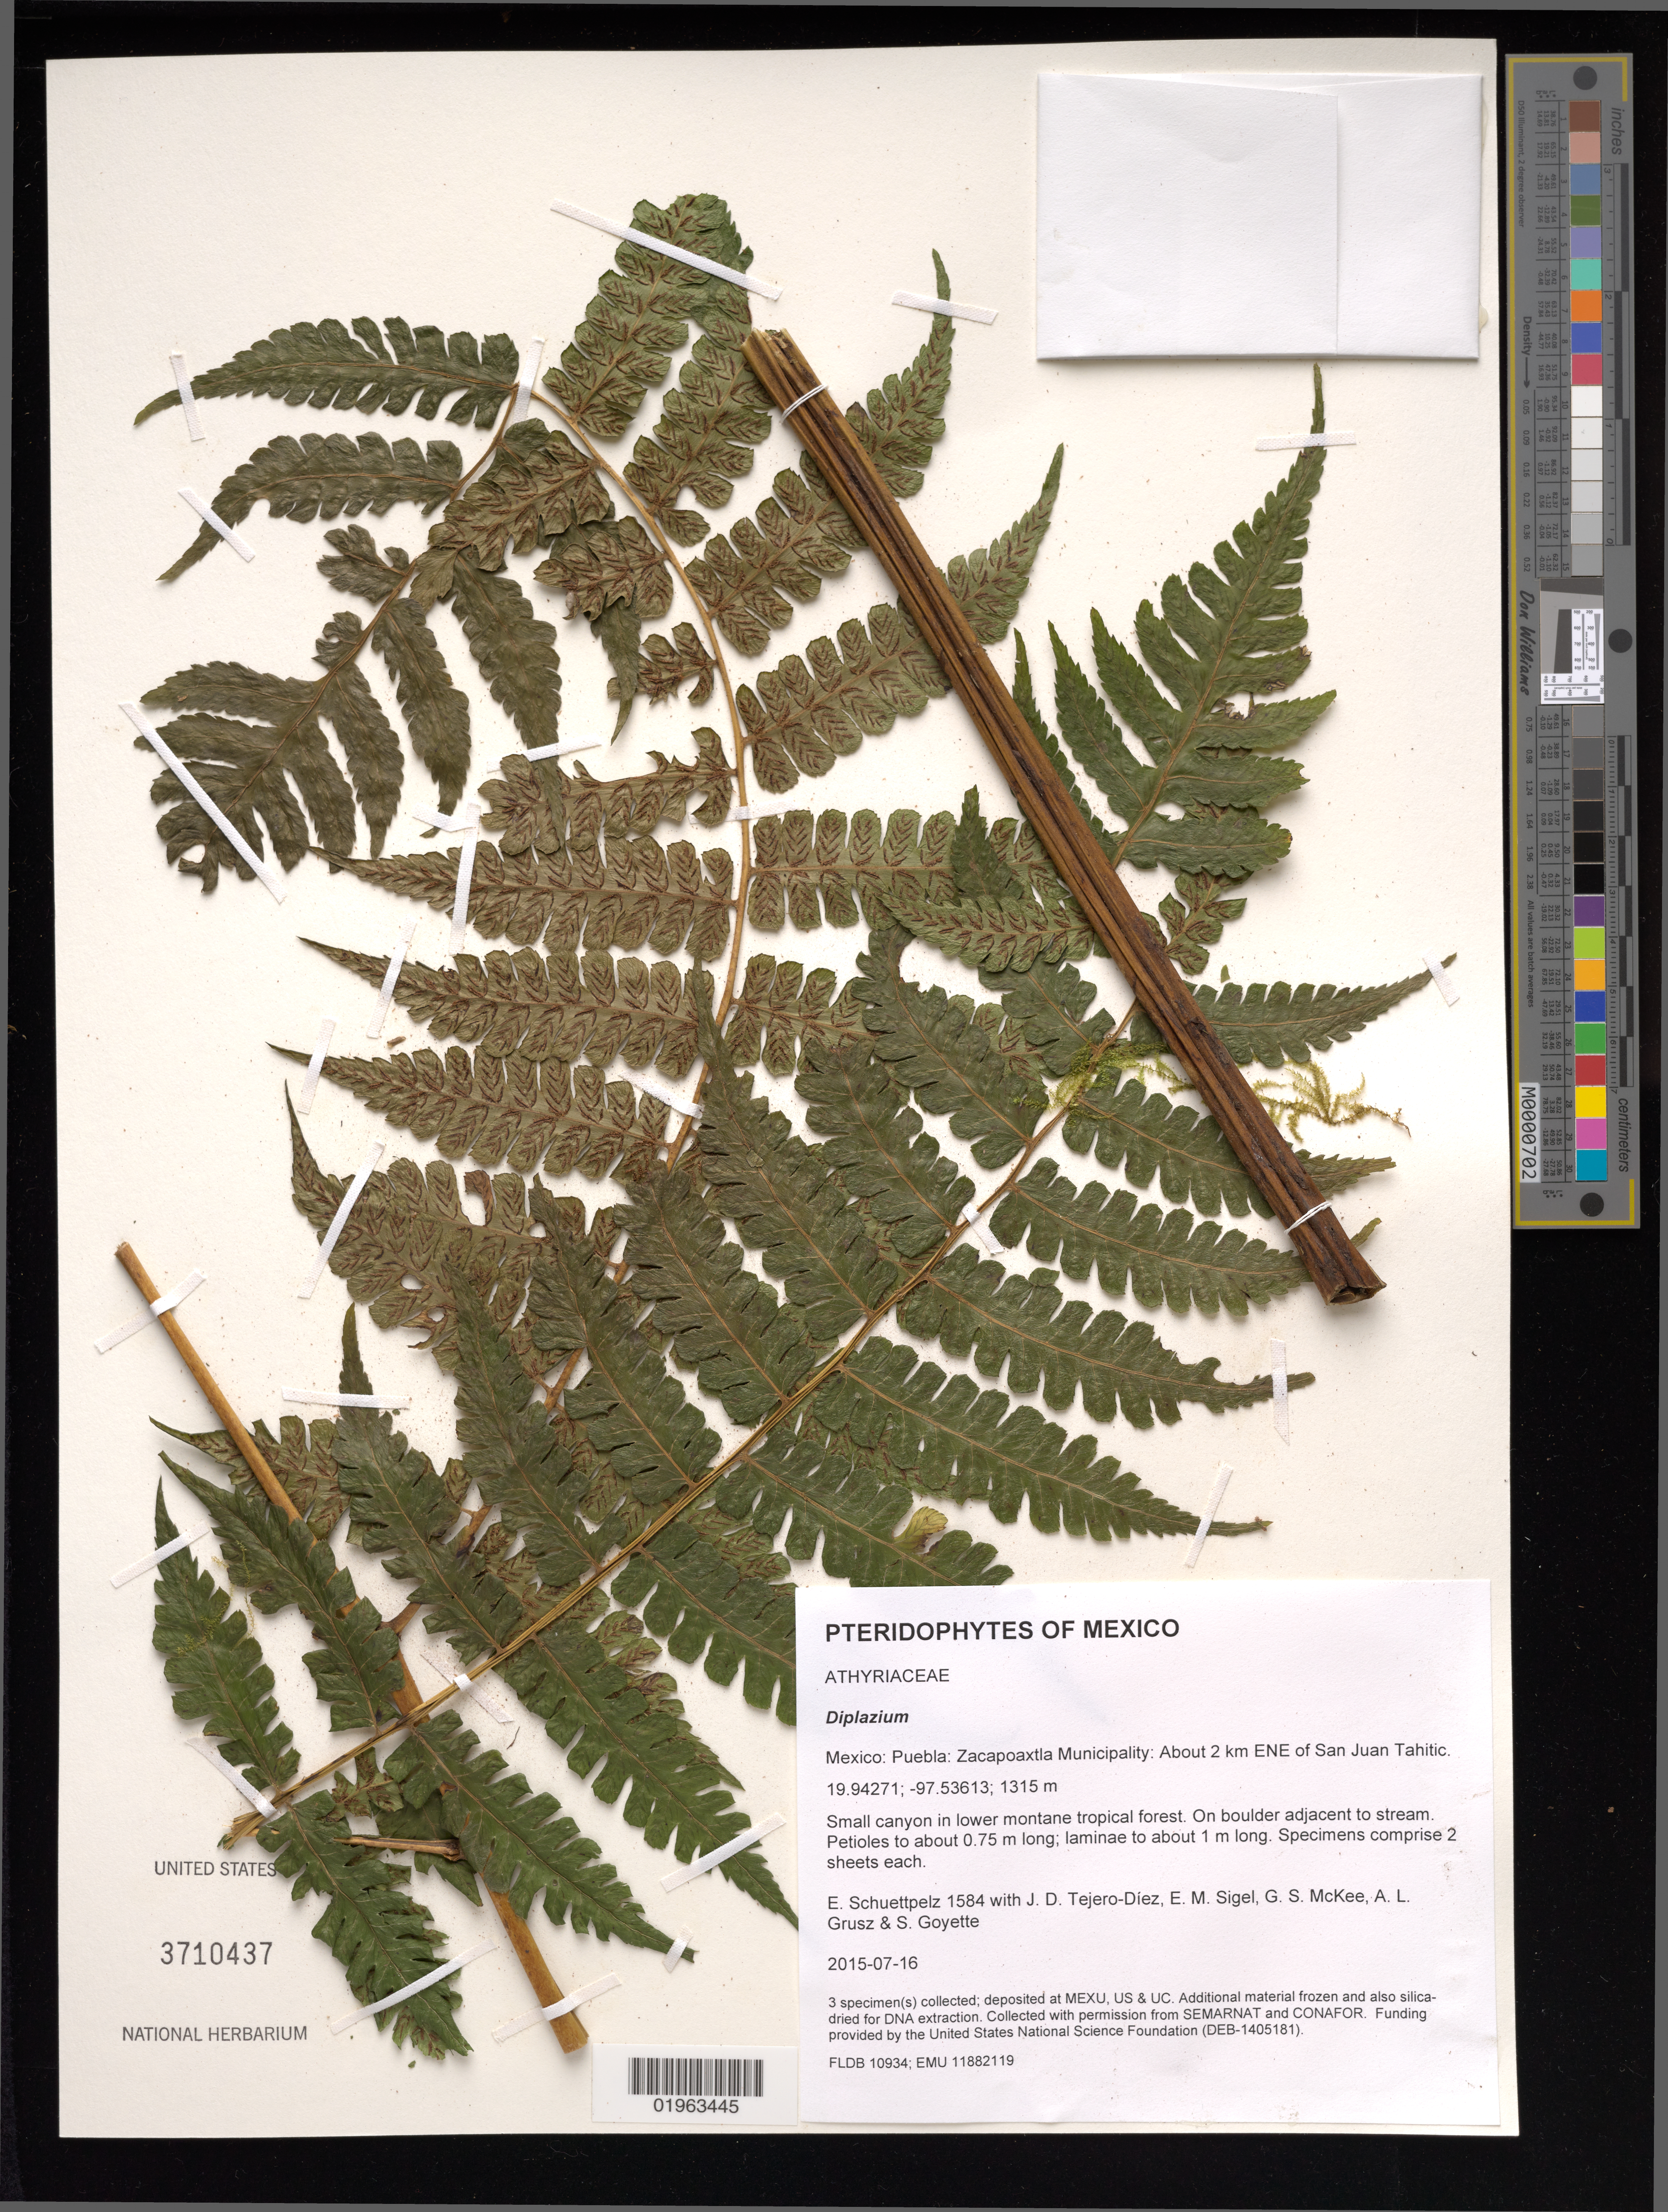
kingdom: Plantae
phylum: Tracheophyta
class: Polypodiopsida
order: Polypodiales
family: Athyriaceae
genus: Diplazium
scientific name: Diplazium sp.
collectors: E. Schuettpelz, D. Tejero-Díez, E. M. Sigel, G. S. McKee & A. Grusz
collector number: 1584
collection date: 2015-07-16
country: Mexico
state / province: Puebla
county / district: Zacapoaxtla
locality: About 2 km ENE of San Juan Tahitic.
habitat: Small canyon in lower montane tropical forest.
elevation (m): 1315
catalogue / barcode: US 3710437